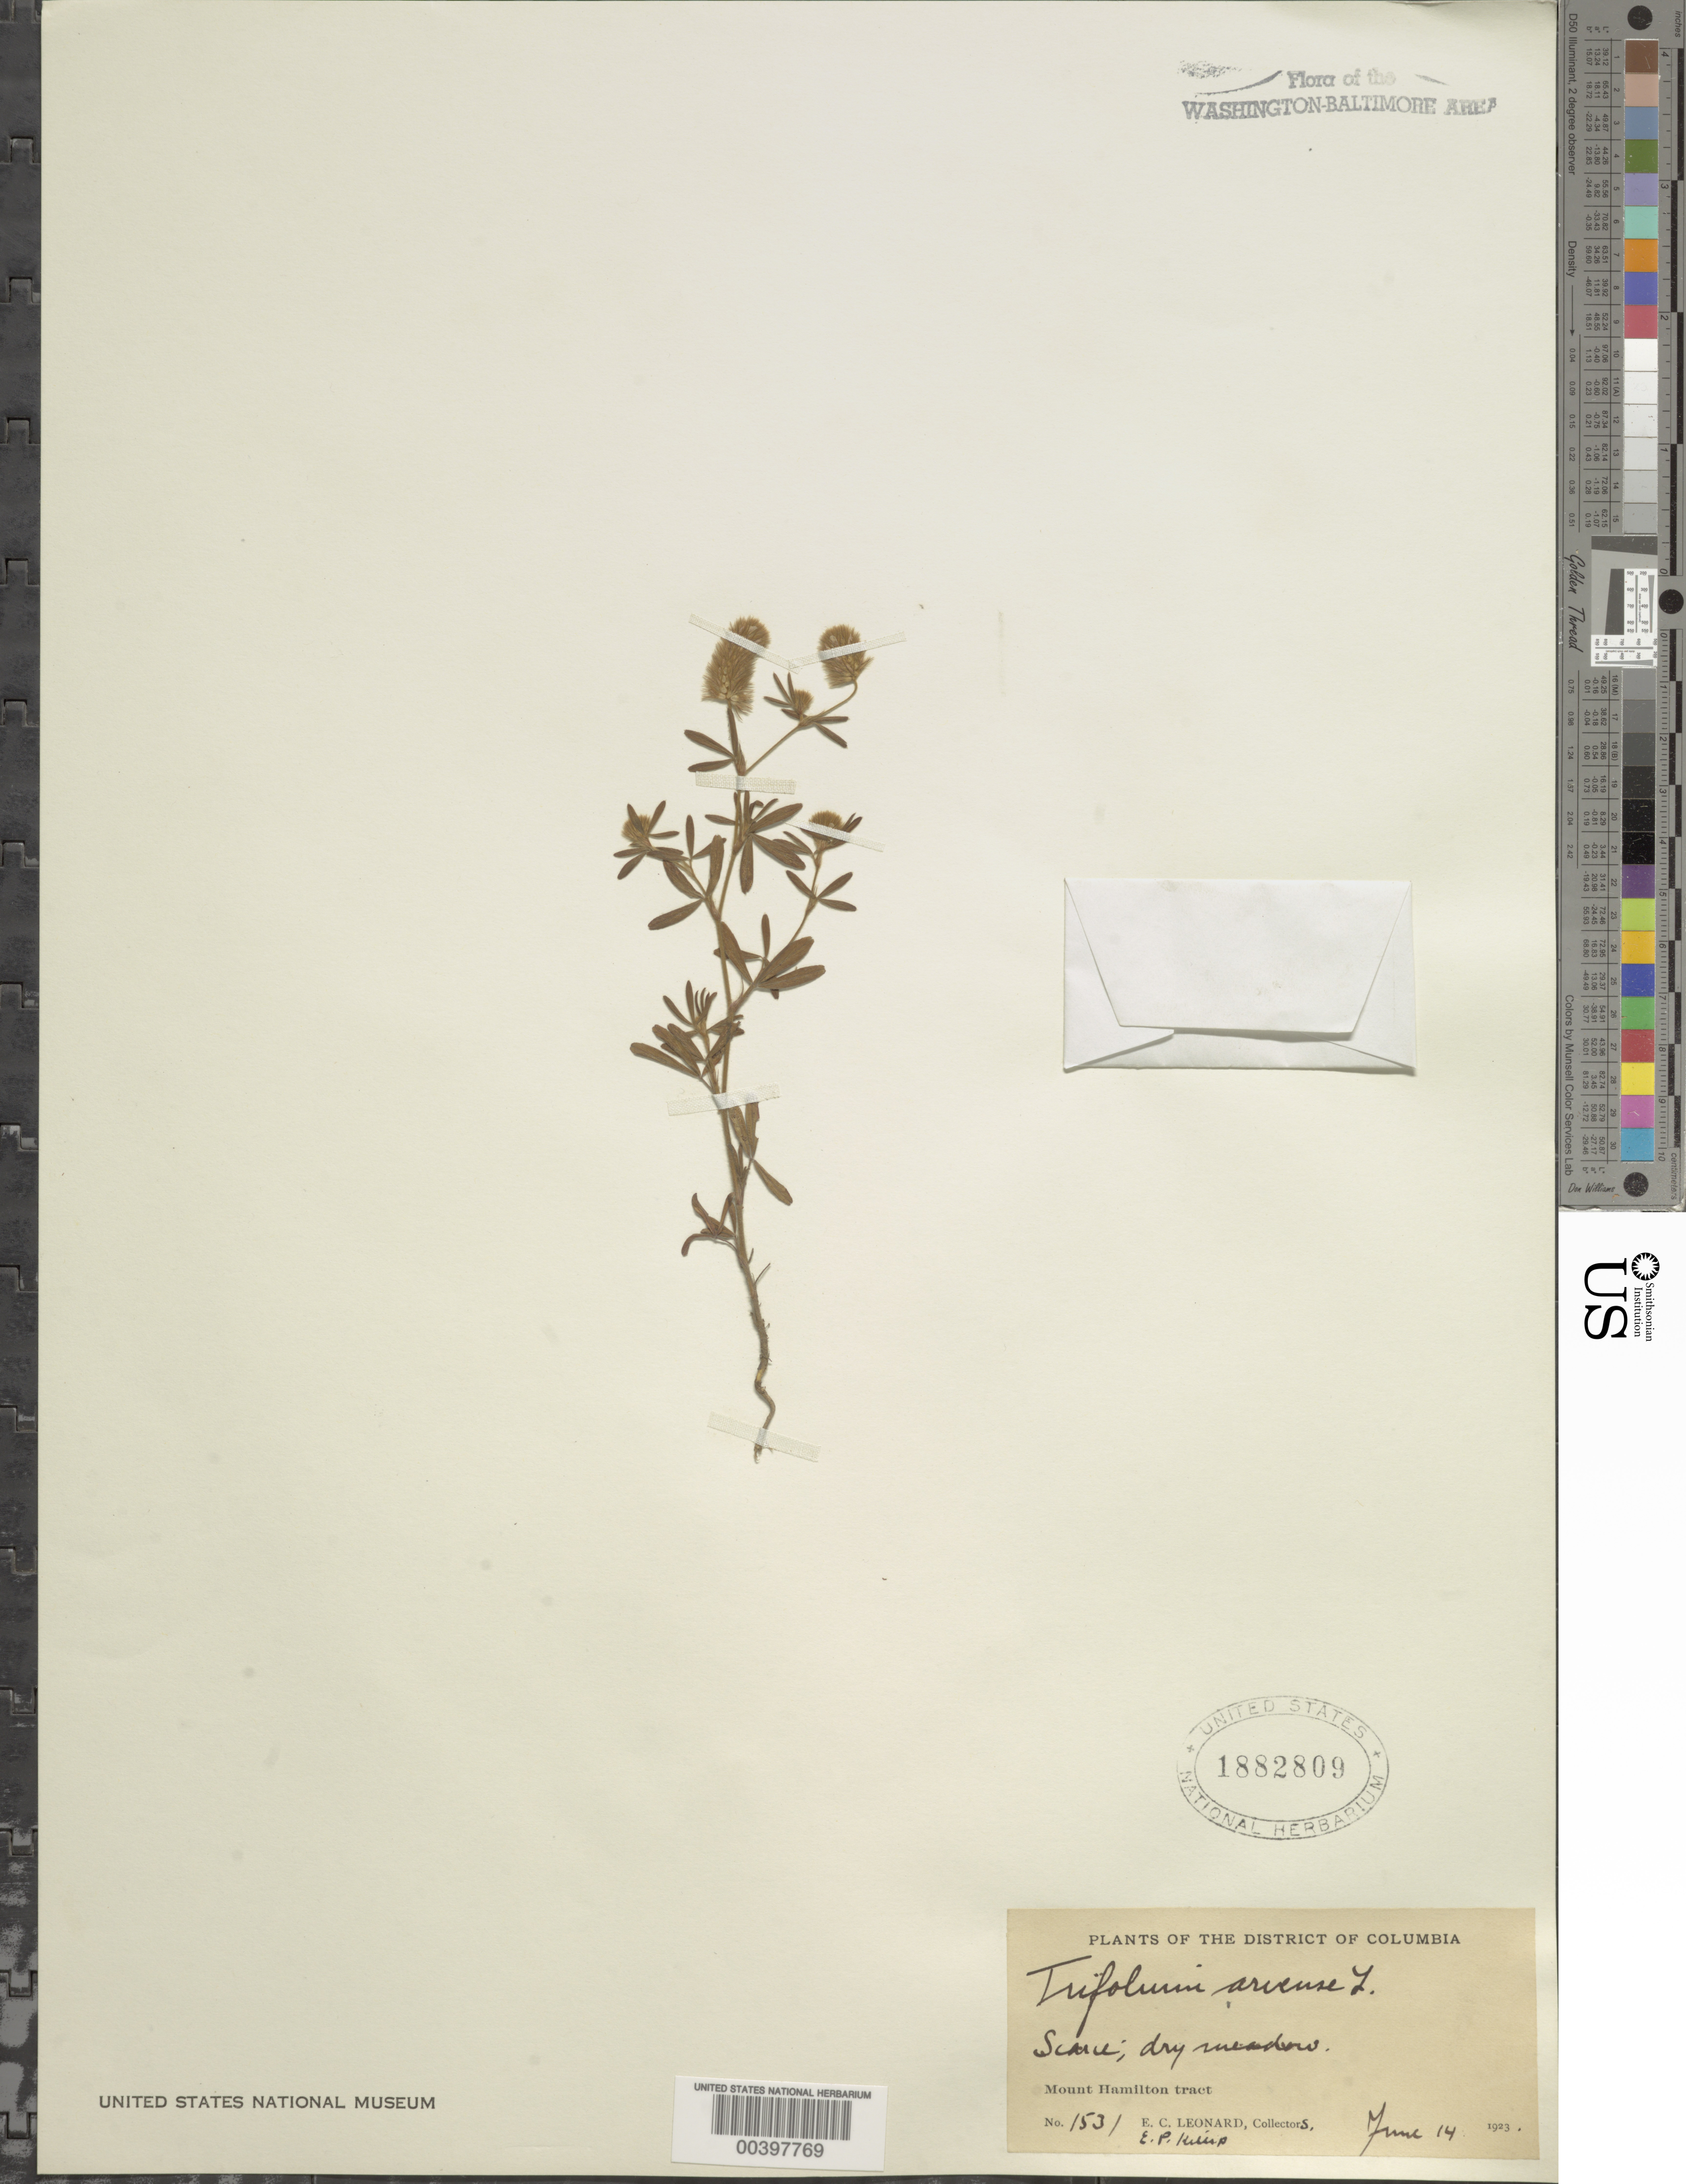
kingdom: Plantae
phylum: Tracheophyta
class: Magnoliopsida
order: Fabales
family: Fabaceae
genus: Trifolium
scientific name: Trifolium arvense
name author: L.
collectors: E. C. Leonard & E. P. Killip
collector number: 1531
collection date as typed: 14 Jun 1923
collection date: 1923-06-14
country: United States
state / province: District of Columbia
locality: Mount Hamilton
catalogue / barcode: US 1882809